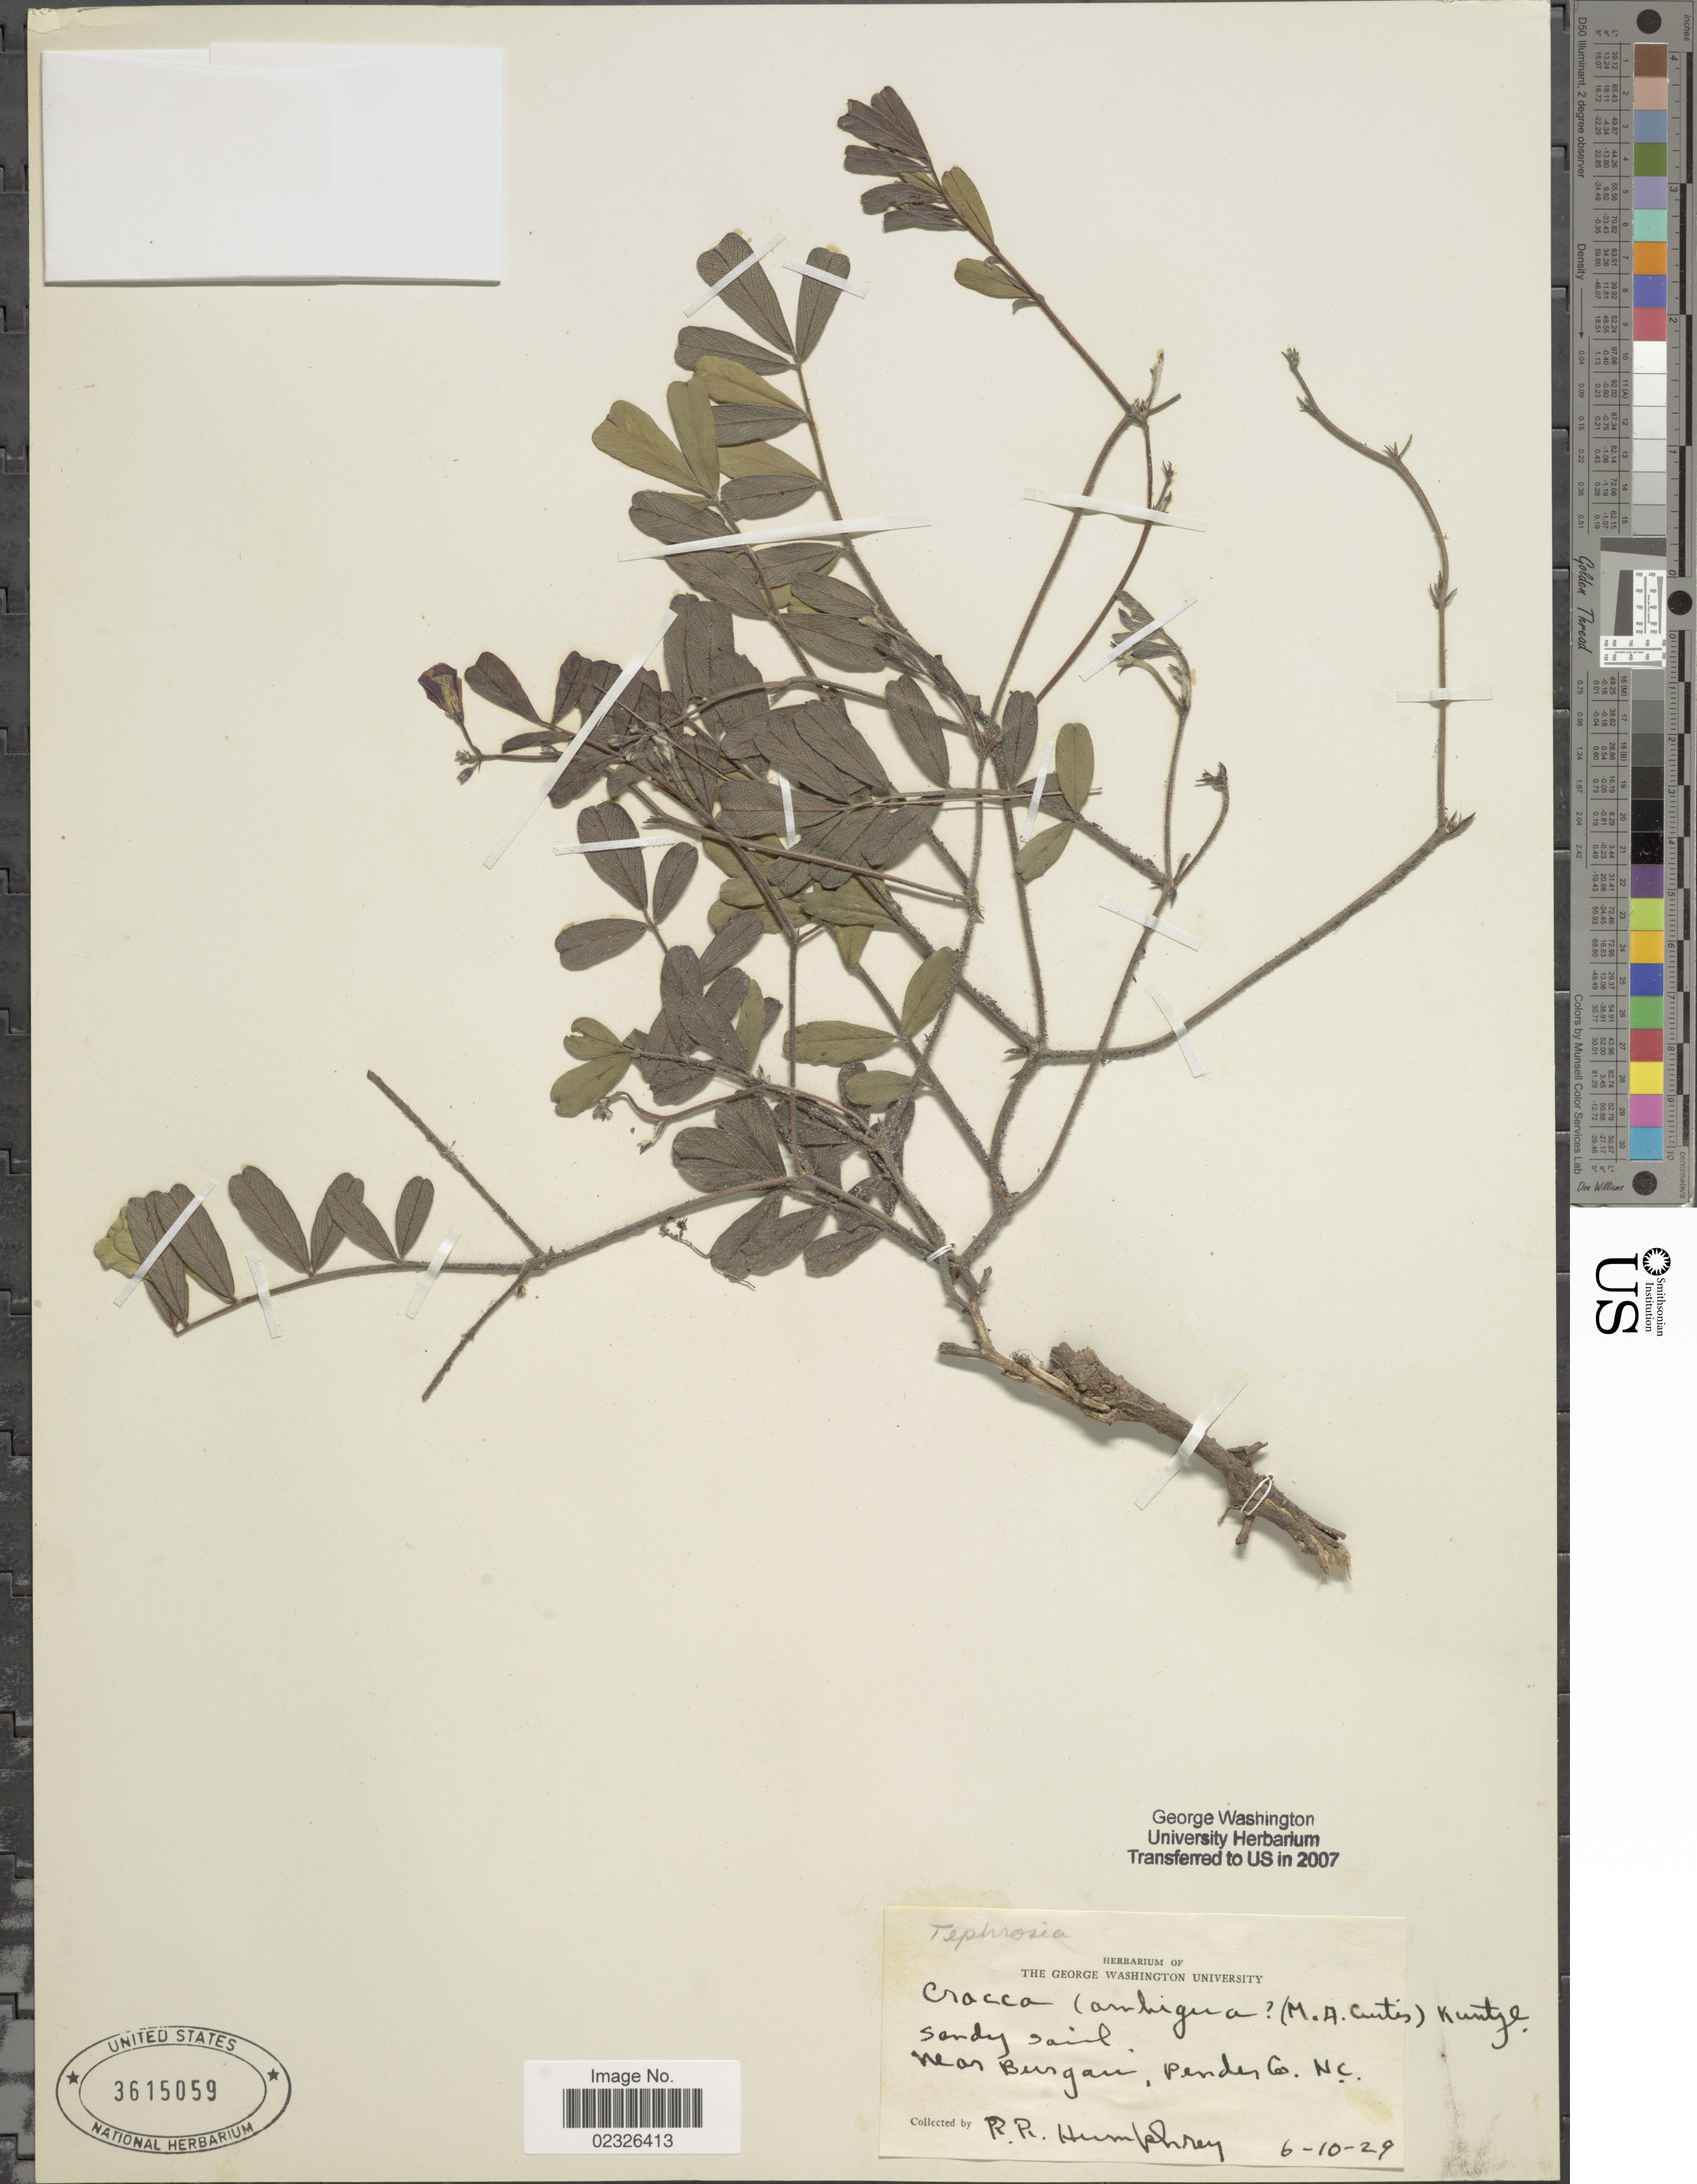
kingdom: Plantae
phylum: Tracheophyta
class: Magnoliopsida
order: Fabales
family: Fabaceae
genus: Coursetia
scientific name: Coursetia caribaea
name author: (Jacq.) Lavin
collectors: R. Humphrey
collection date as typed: Transcribed d/m/y: 10/6/29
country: United States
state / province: North Carolina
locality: Near Burgaw, Pender Co. N.C.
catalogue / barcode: US 3615059